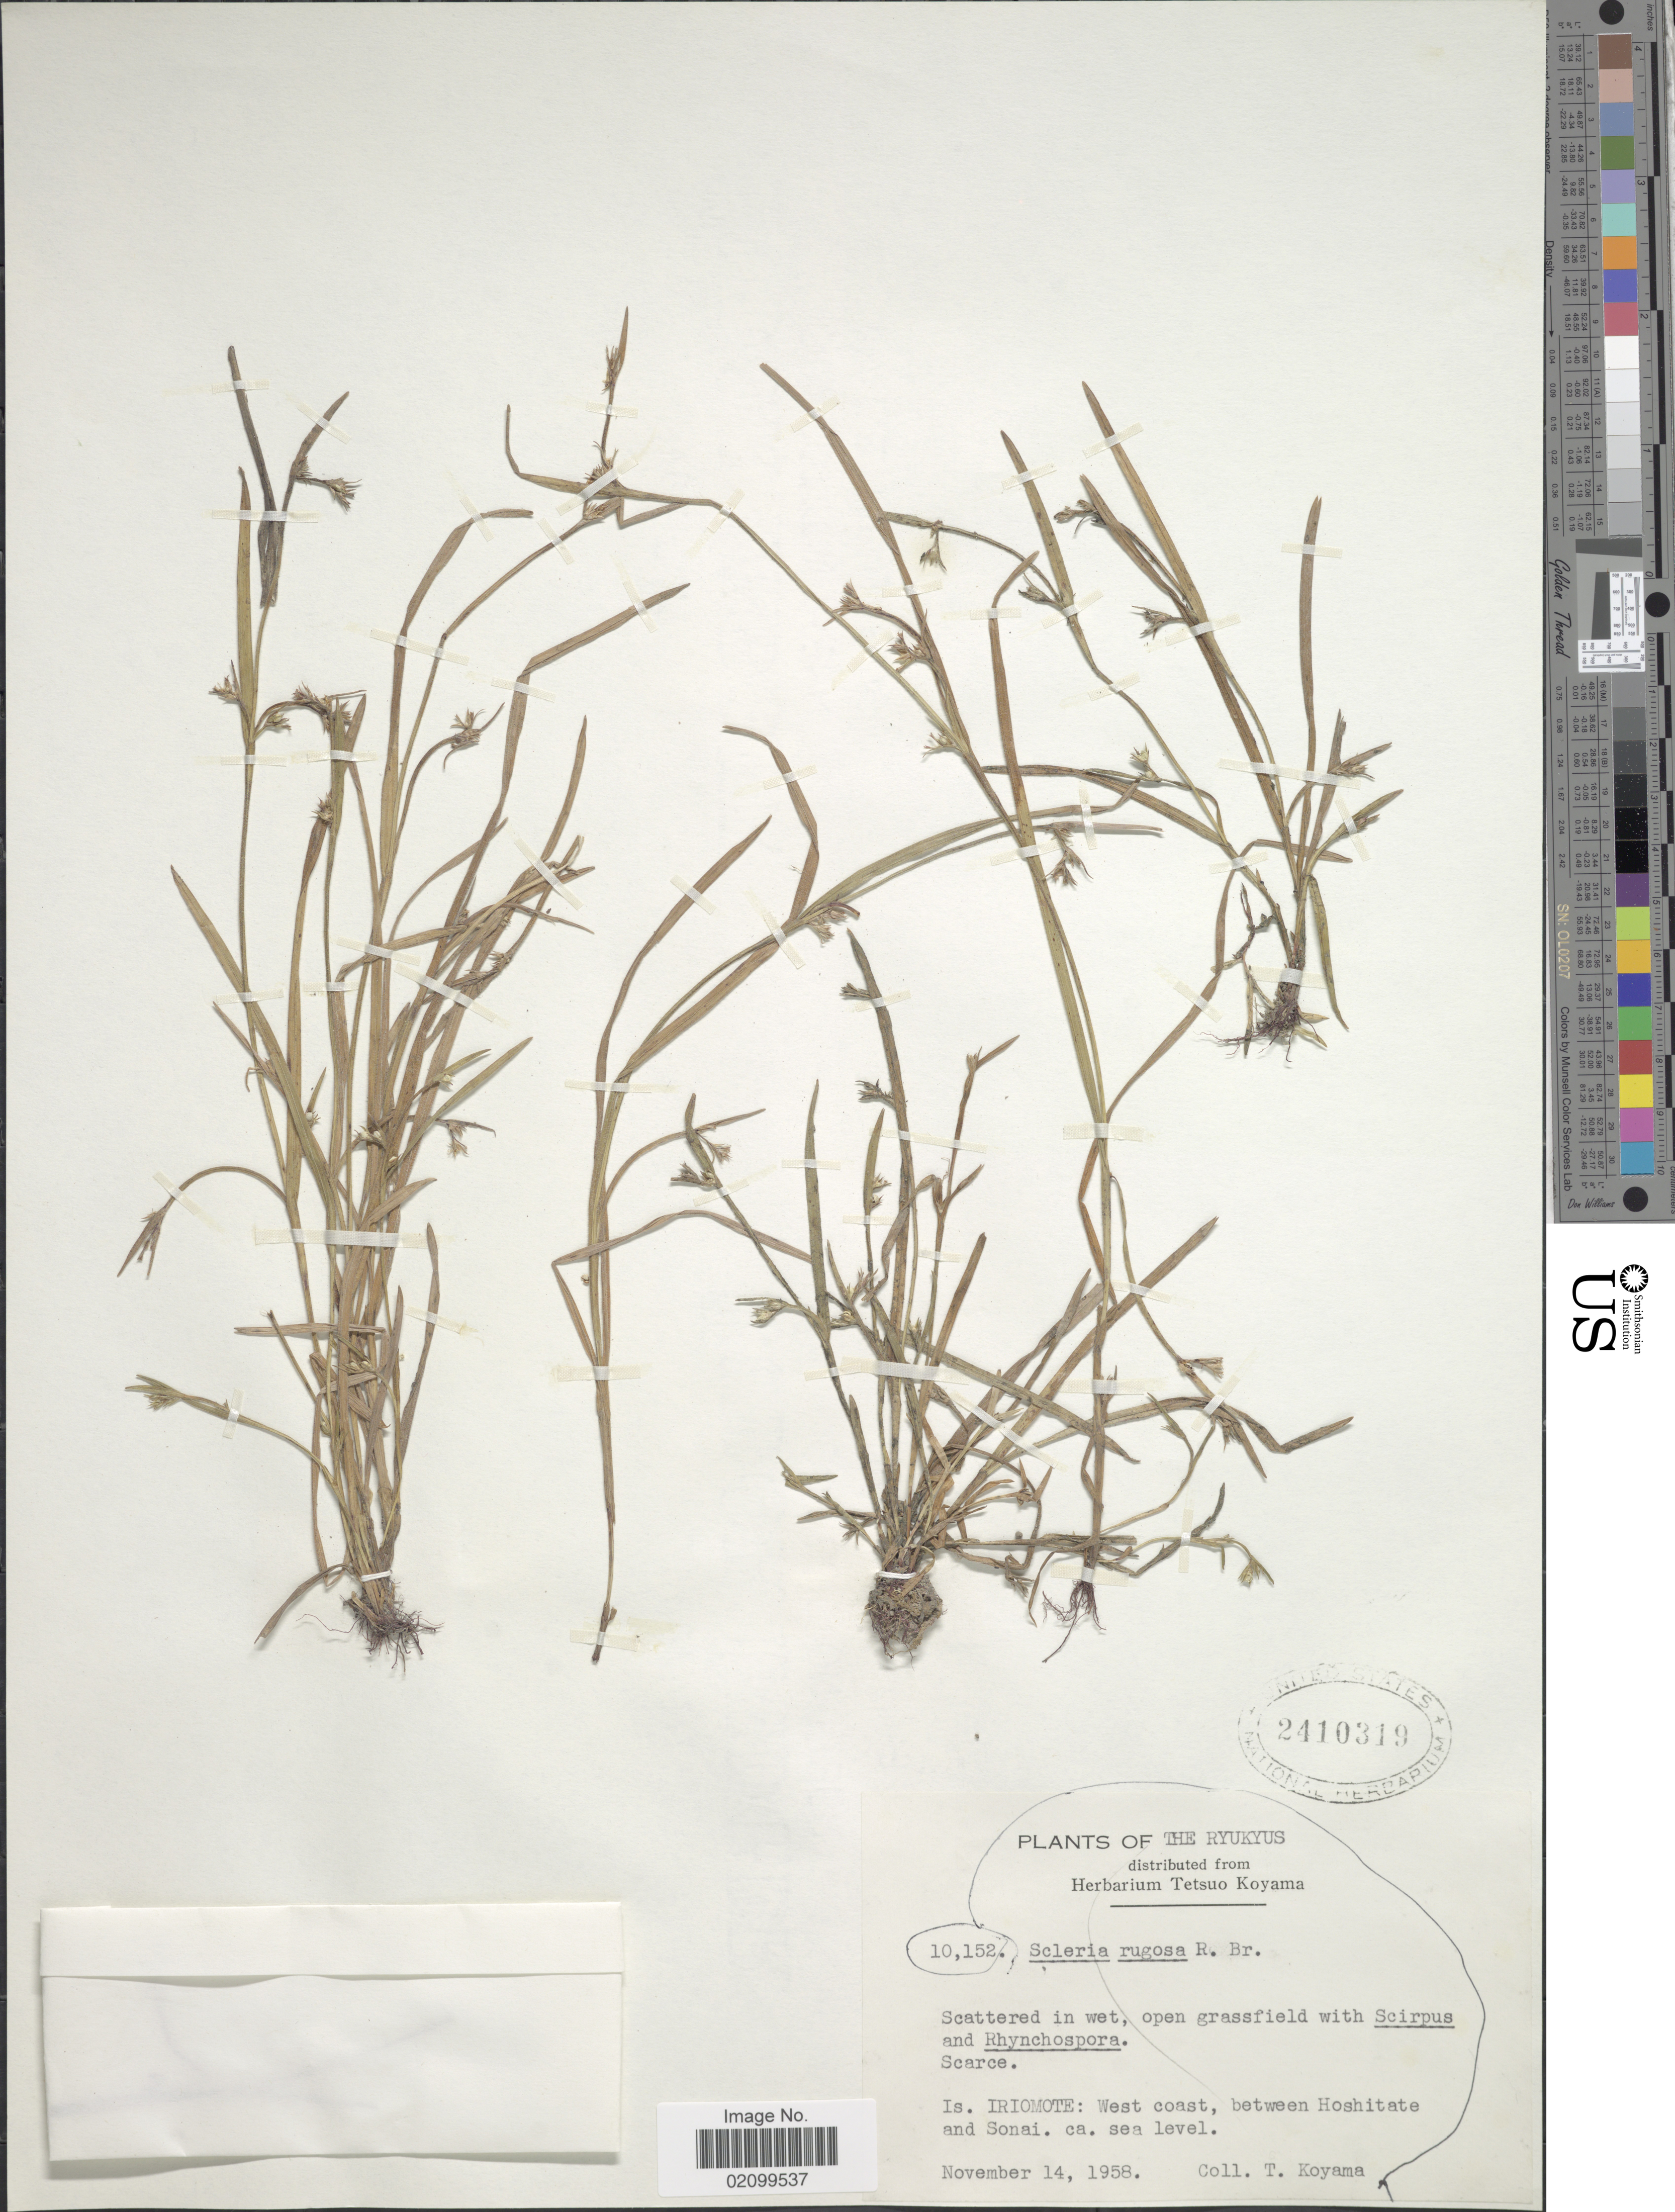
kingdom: Plantae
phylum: Tracheophyta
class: Liliopsida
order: Poales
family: Cyperaceae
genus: Scleria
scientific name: Scleria rugosa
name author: R. Br.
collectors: T. Koyama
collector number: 10152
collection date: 1958-11-14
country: Japan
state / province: Okinawa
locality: Ryukyus. Is. Iriomote: West coast, between Hoshitate and Sonai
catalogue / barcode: US 2410319